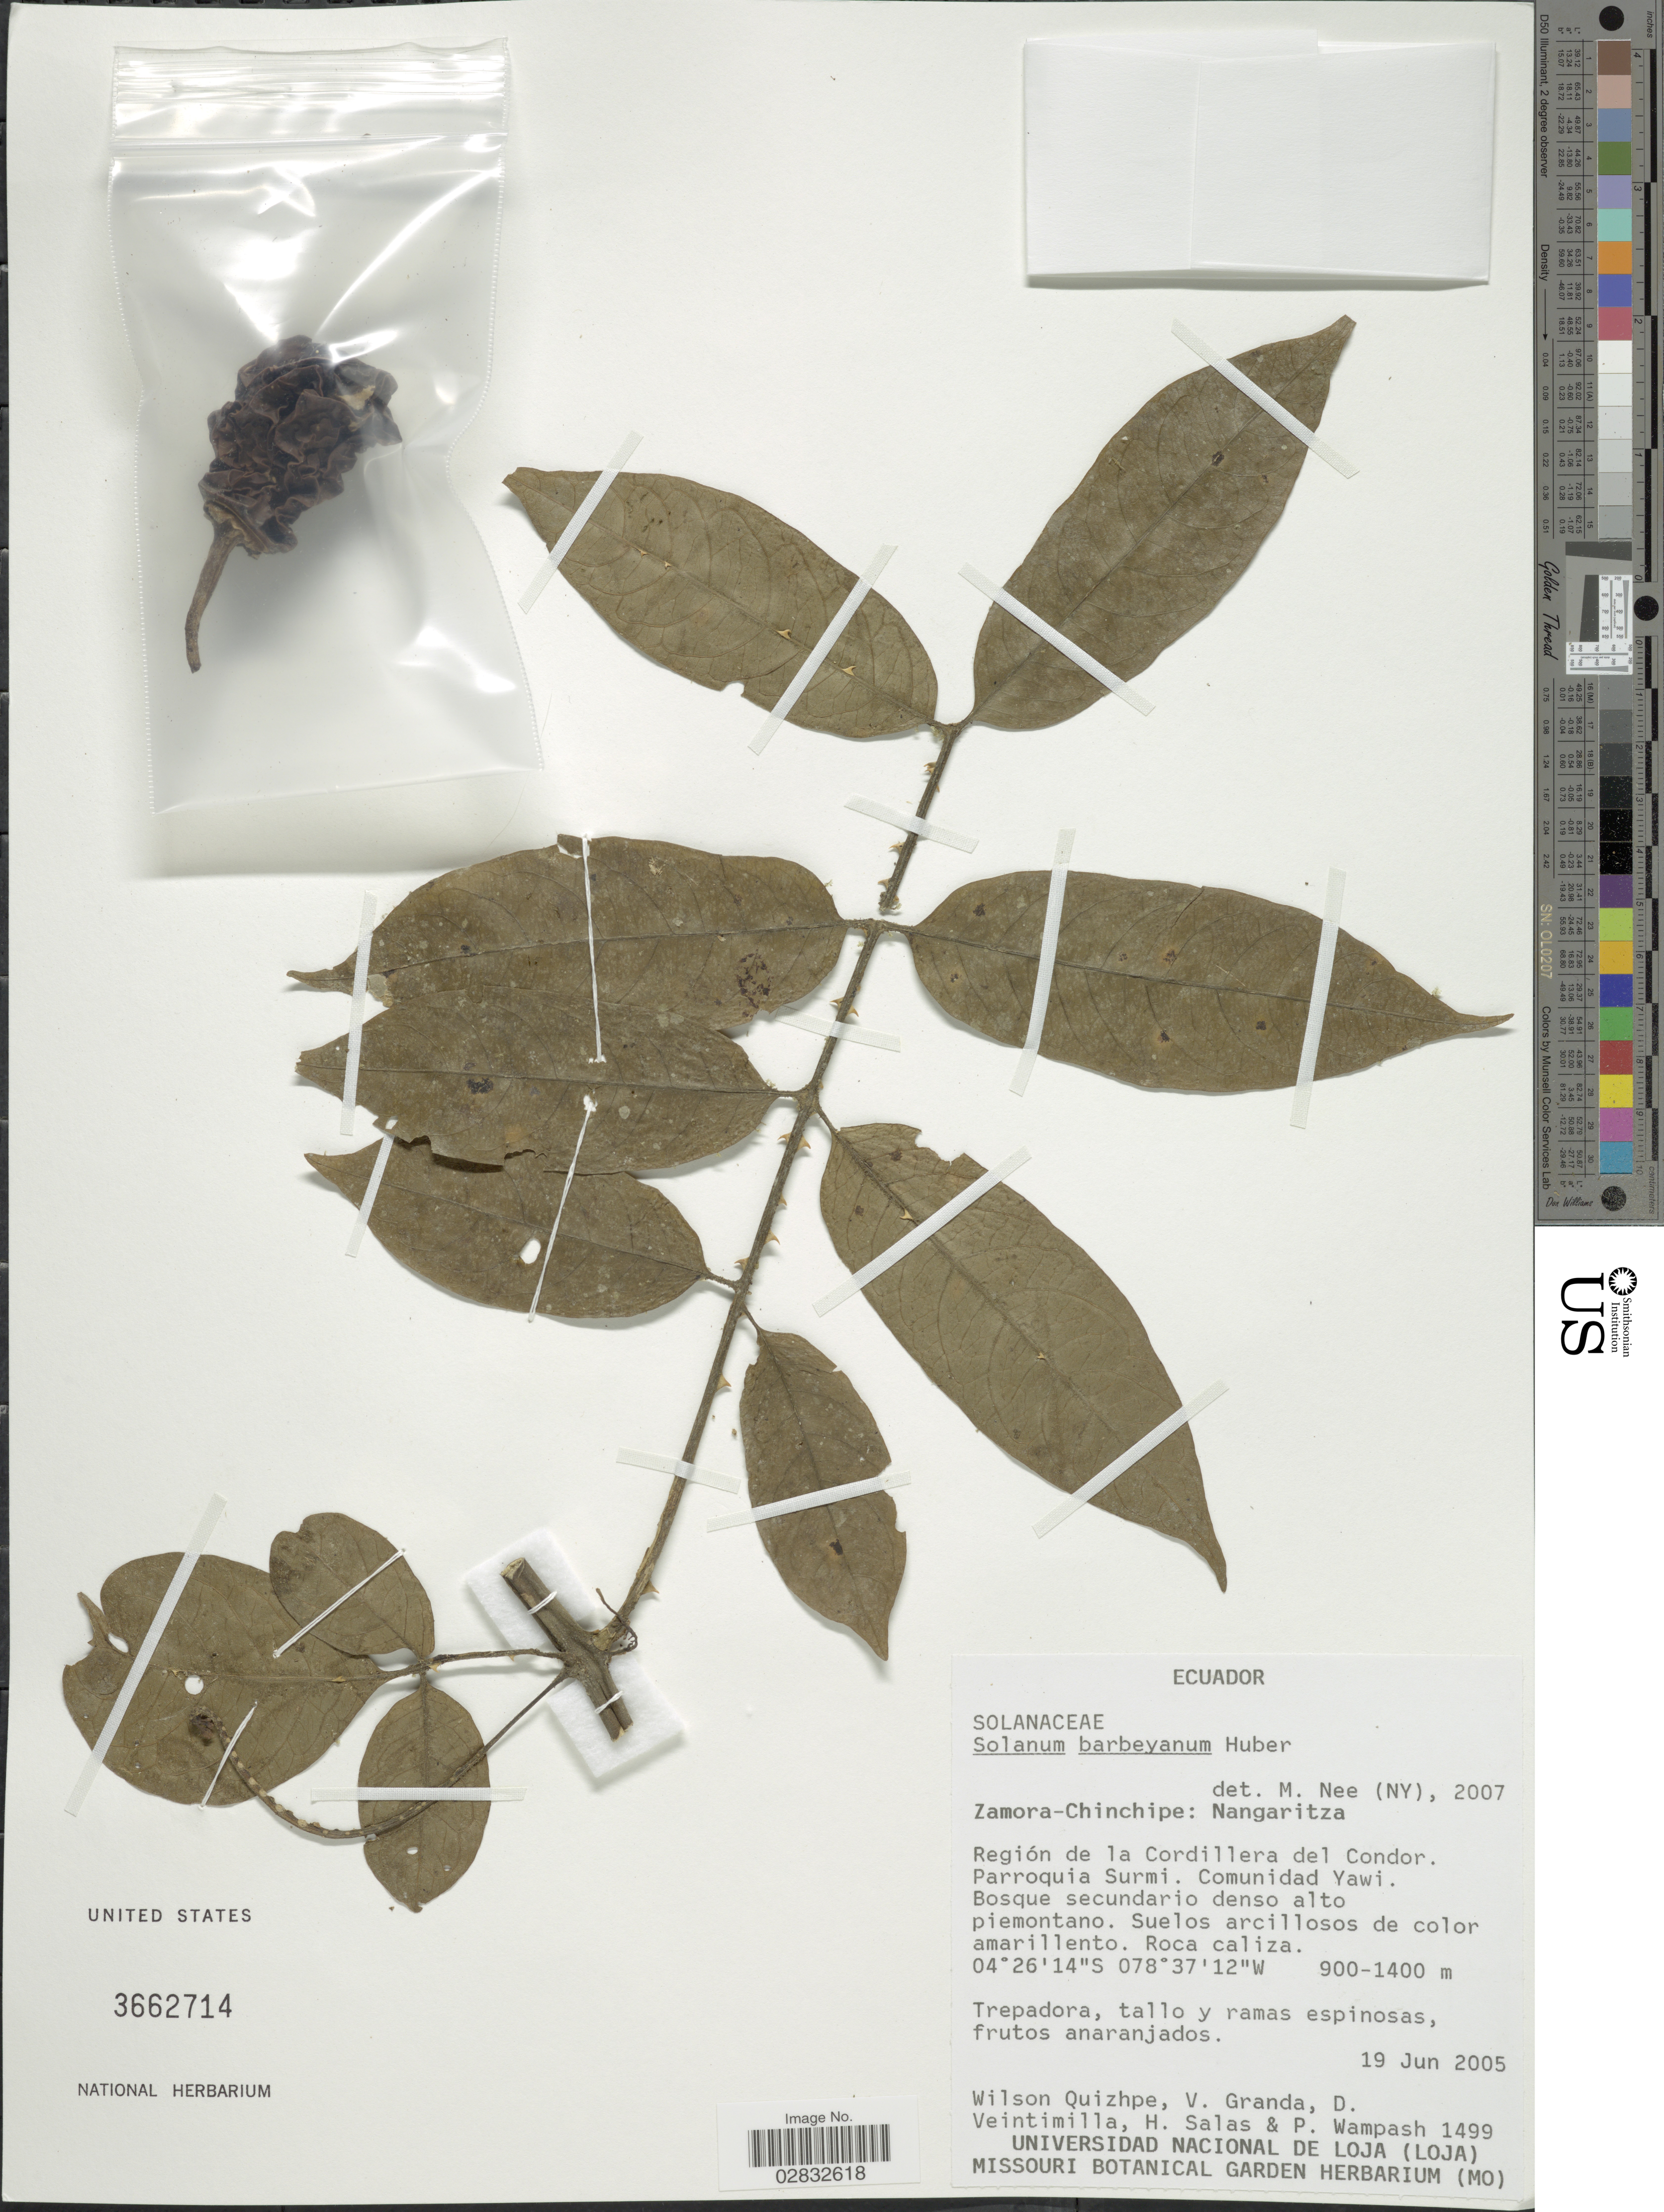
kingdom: Plantae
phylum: Tracheophyta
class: Magnoliopsida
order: Solanales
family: Solanaceae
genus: Solanum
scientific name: Solanum barbeyanum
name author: Huber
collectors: W. Quizhpe, V. Granda, D. Veintimilla, H. Salas & P. Wampash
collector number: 1499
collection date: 2005-06-19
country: Ecuador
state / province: Zamora-Chinchipe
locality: Nangaritza, Región de la Cordillera del Condor, Parroquia Surmi, Comunidad Yawi.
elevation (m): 900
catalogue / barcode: US 3662714